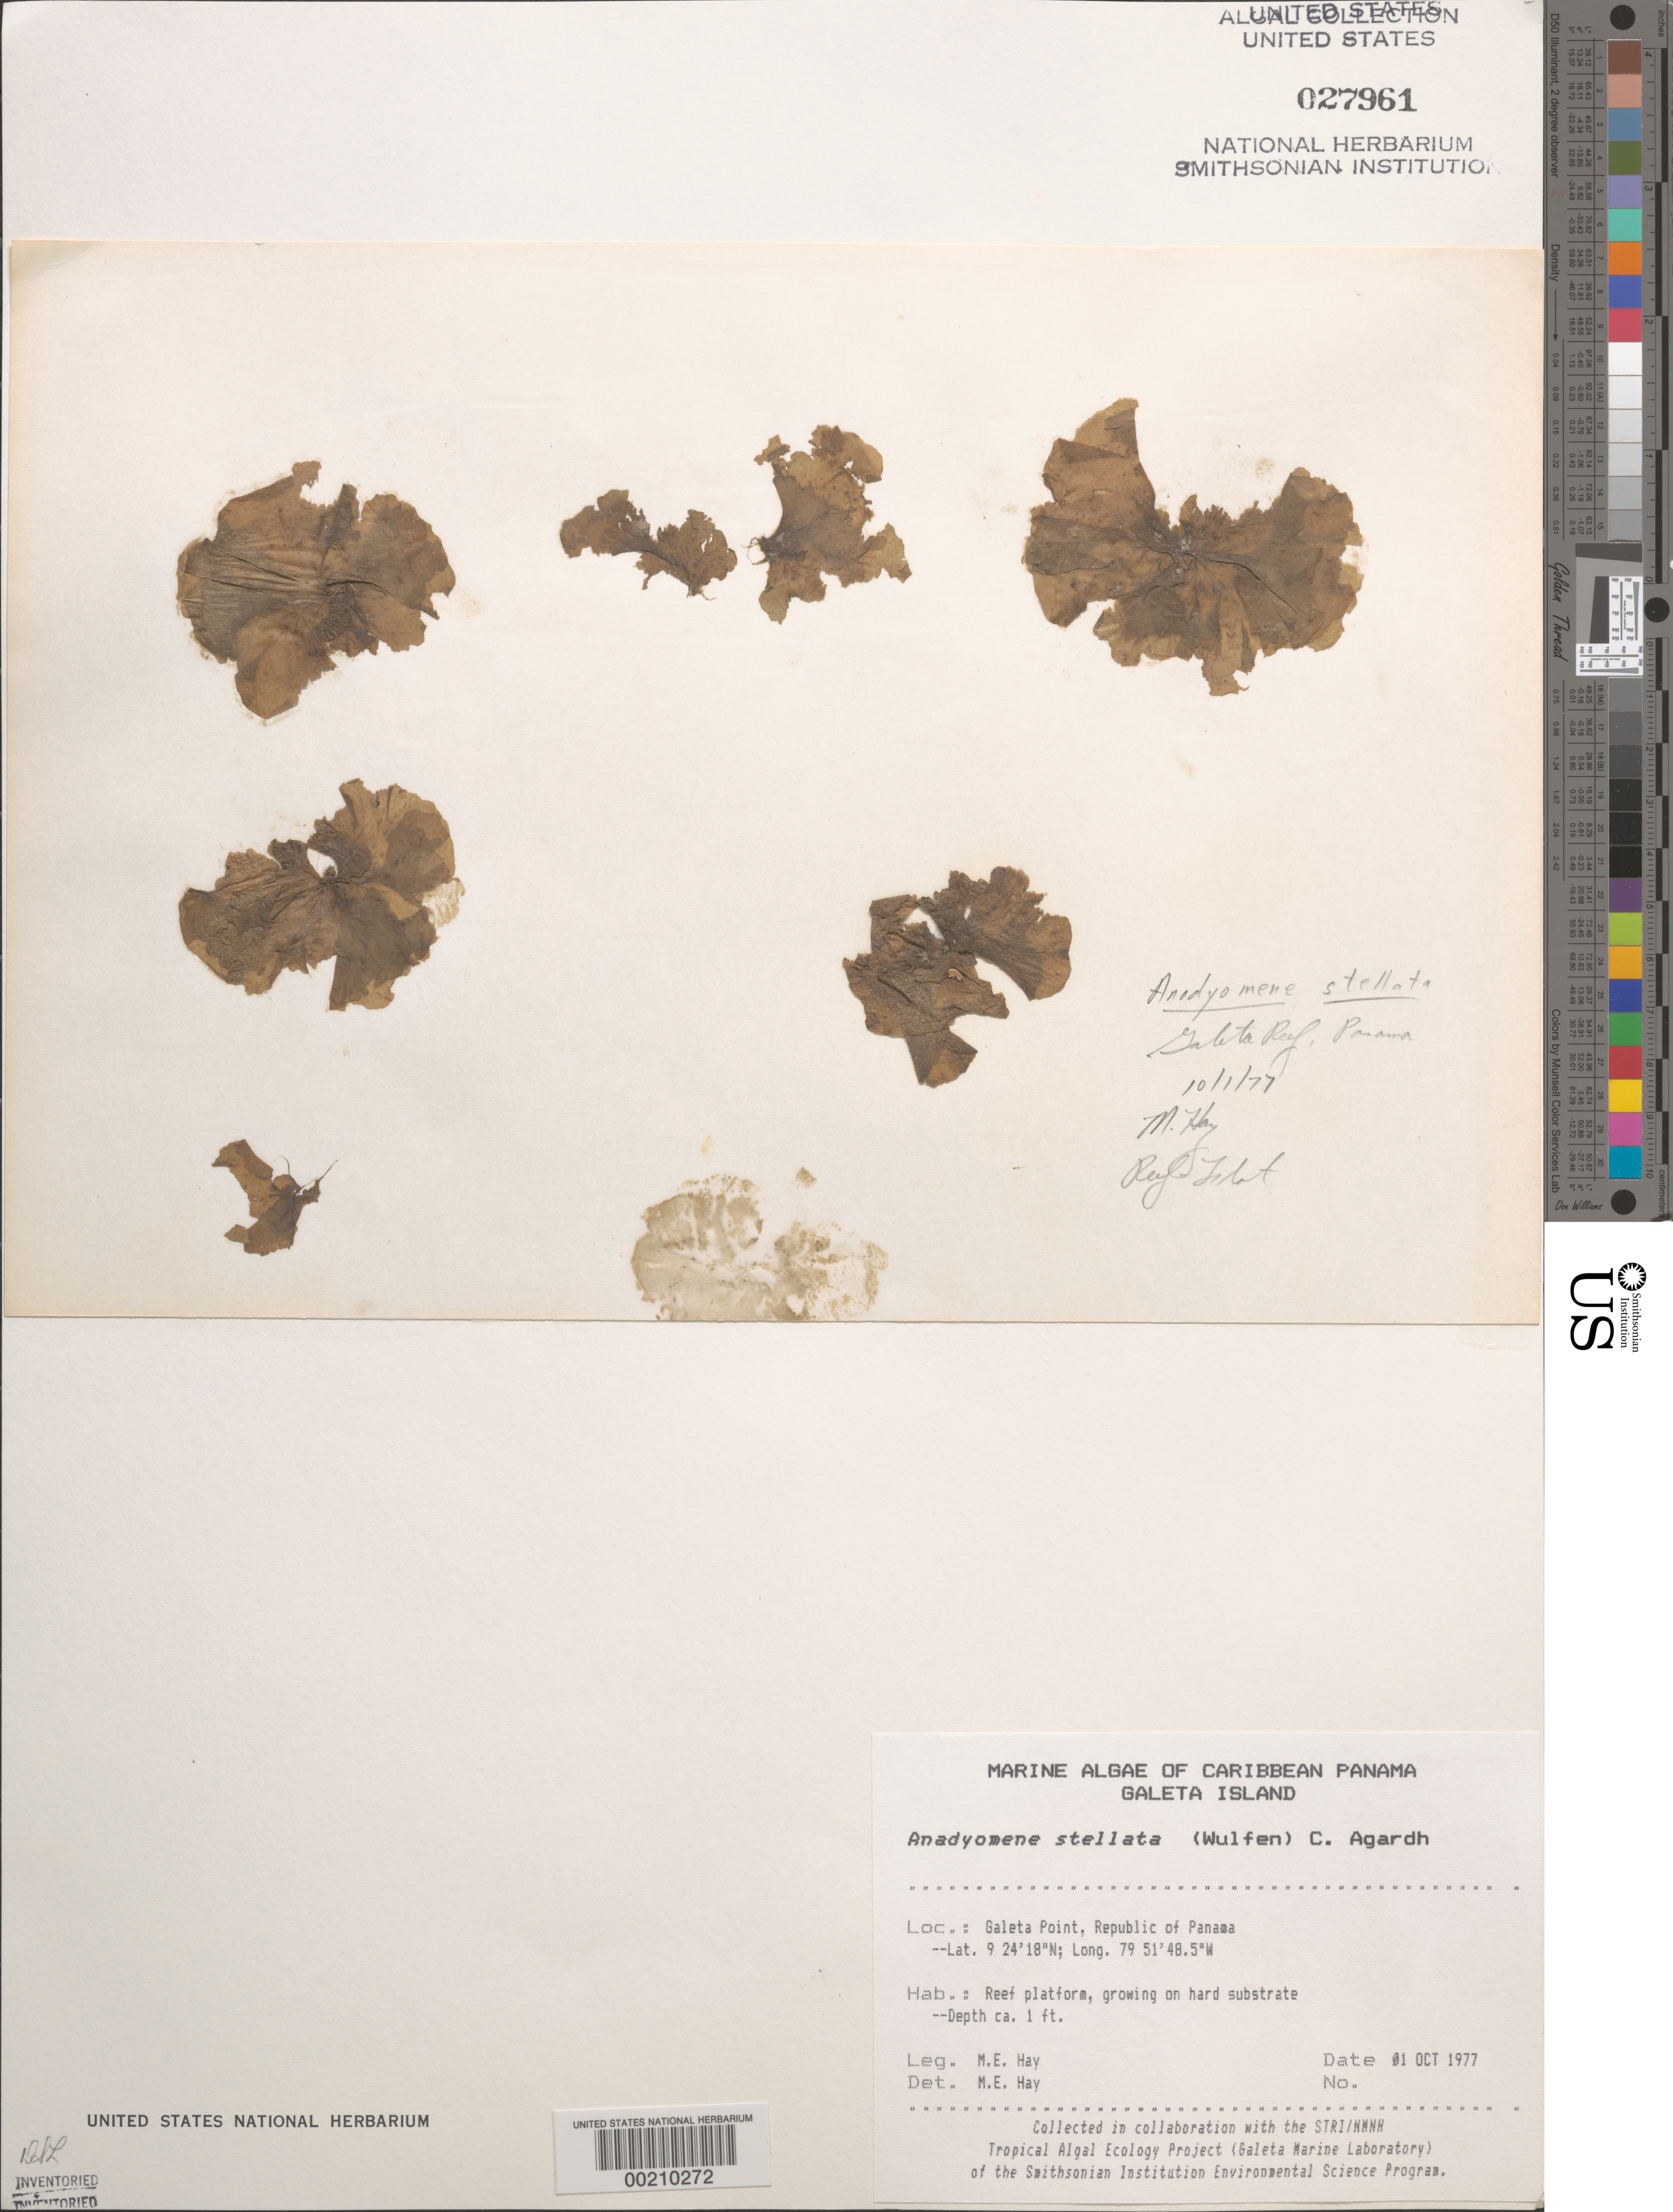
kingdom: Plantae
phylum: Chlorophyta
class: Ulvophyceae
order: Cladophorales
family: Anadyomenaceae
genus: Anadyomene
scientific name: Anadyomene stellata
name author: (Wulfen) C. Agardh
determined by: Hay, M. E.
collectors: M. E. Hay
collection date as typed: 01 Oct 1977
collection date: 1977-10-01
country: Panama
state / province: Colón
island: Galeta Island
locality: Galeta Point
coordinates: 9 24' 18" N, 79 51' 48.5" W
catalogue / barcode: US 27961